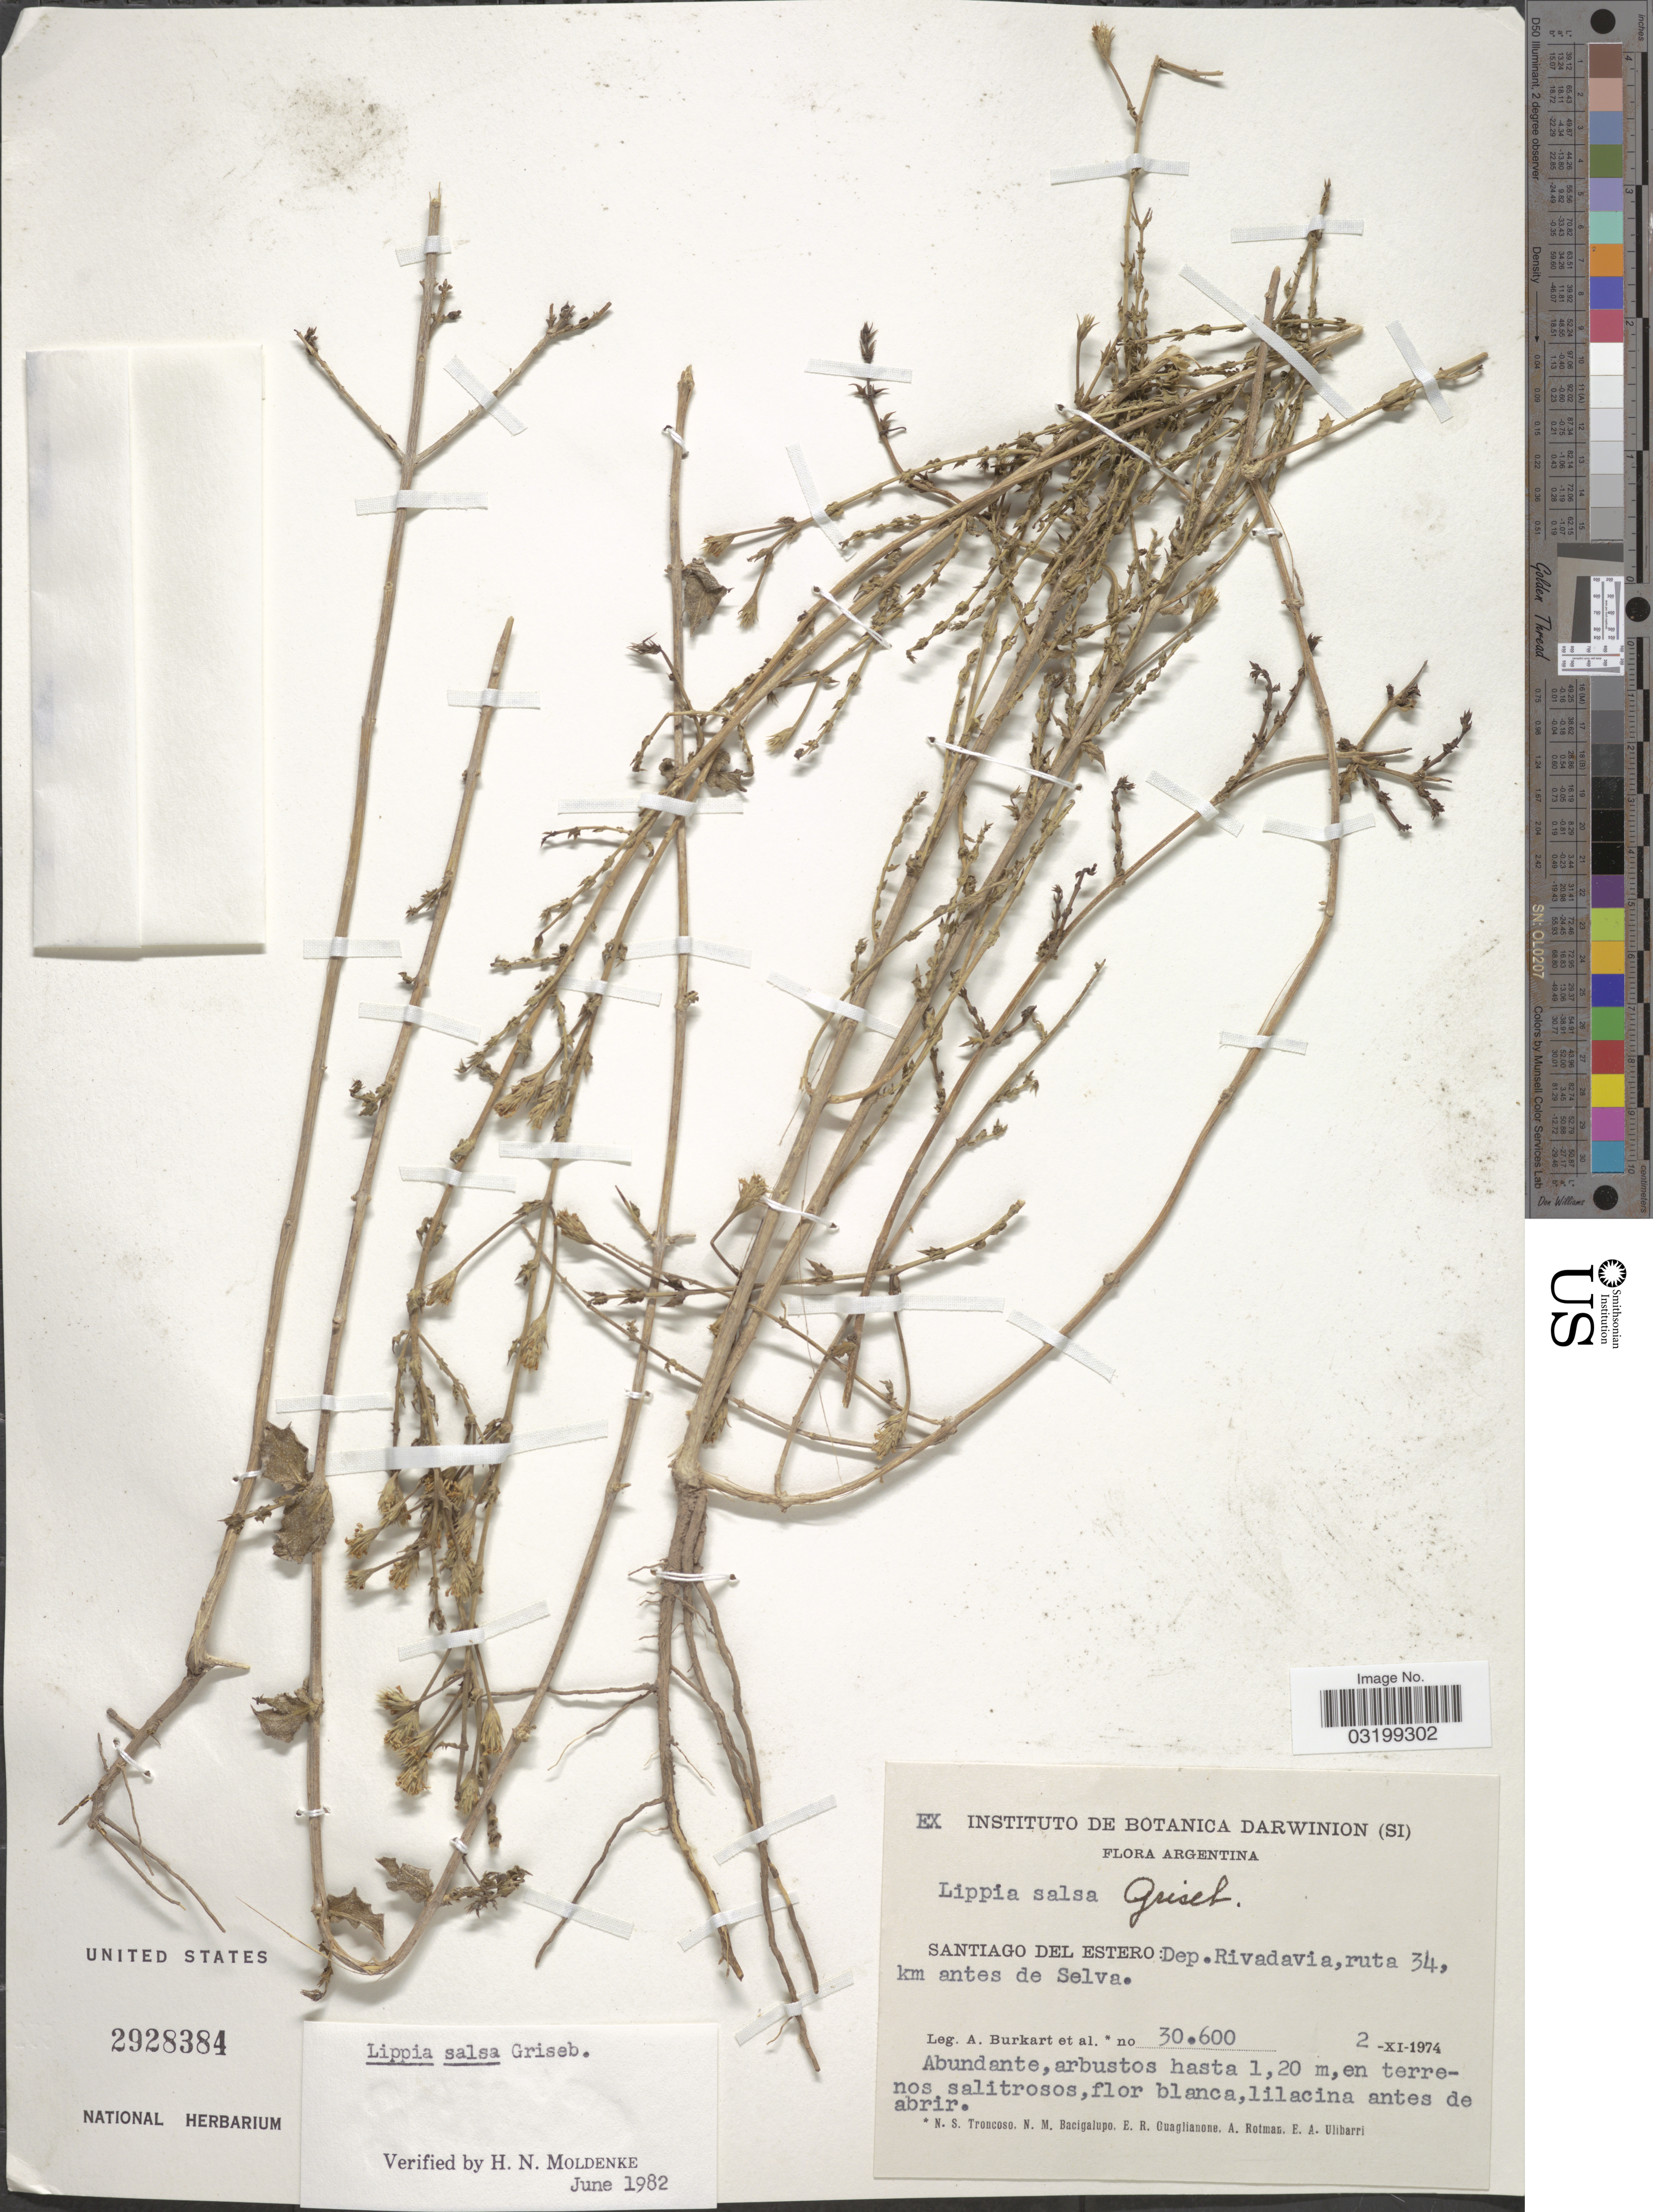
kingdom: Plantae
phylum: Tracheophyta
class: Magnoliopsida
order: Lamiales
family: Verbenaceae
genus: Lippia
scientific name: Lippia salsa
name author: Griseb.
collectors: A. E. Burkart, N. Troncoso, N. M. Bacigalupo, E. R. Guaglianone & et al.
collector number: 30600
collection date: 1974-11-02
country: Argentina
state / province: Santiago del Estero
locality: Dep. Rivadavia, ruta 34, km antes de Selva.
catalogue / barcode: US 2928384